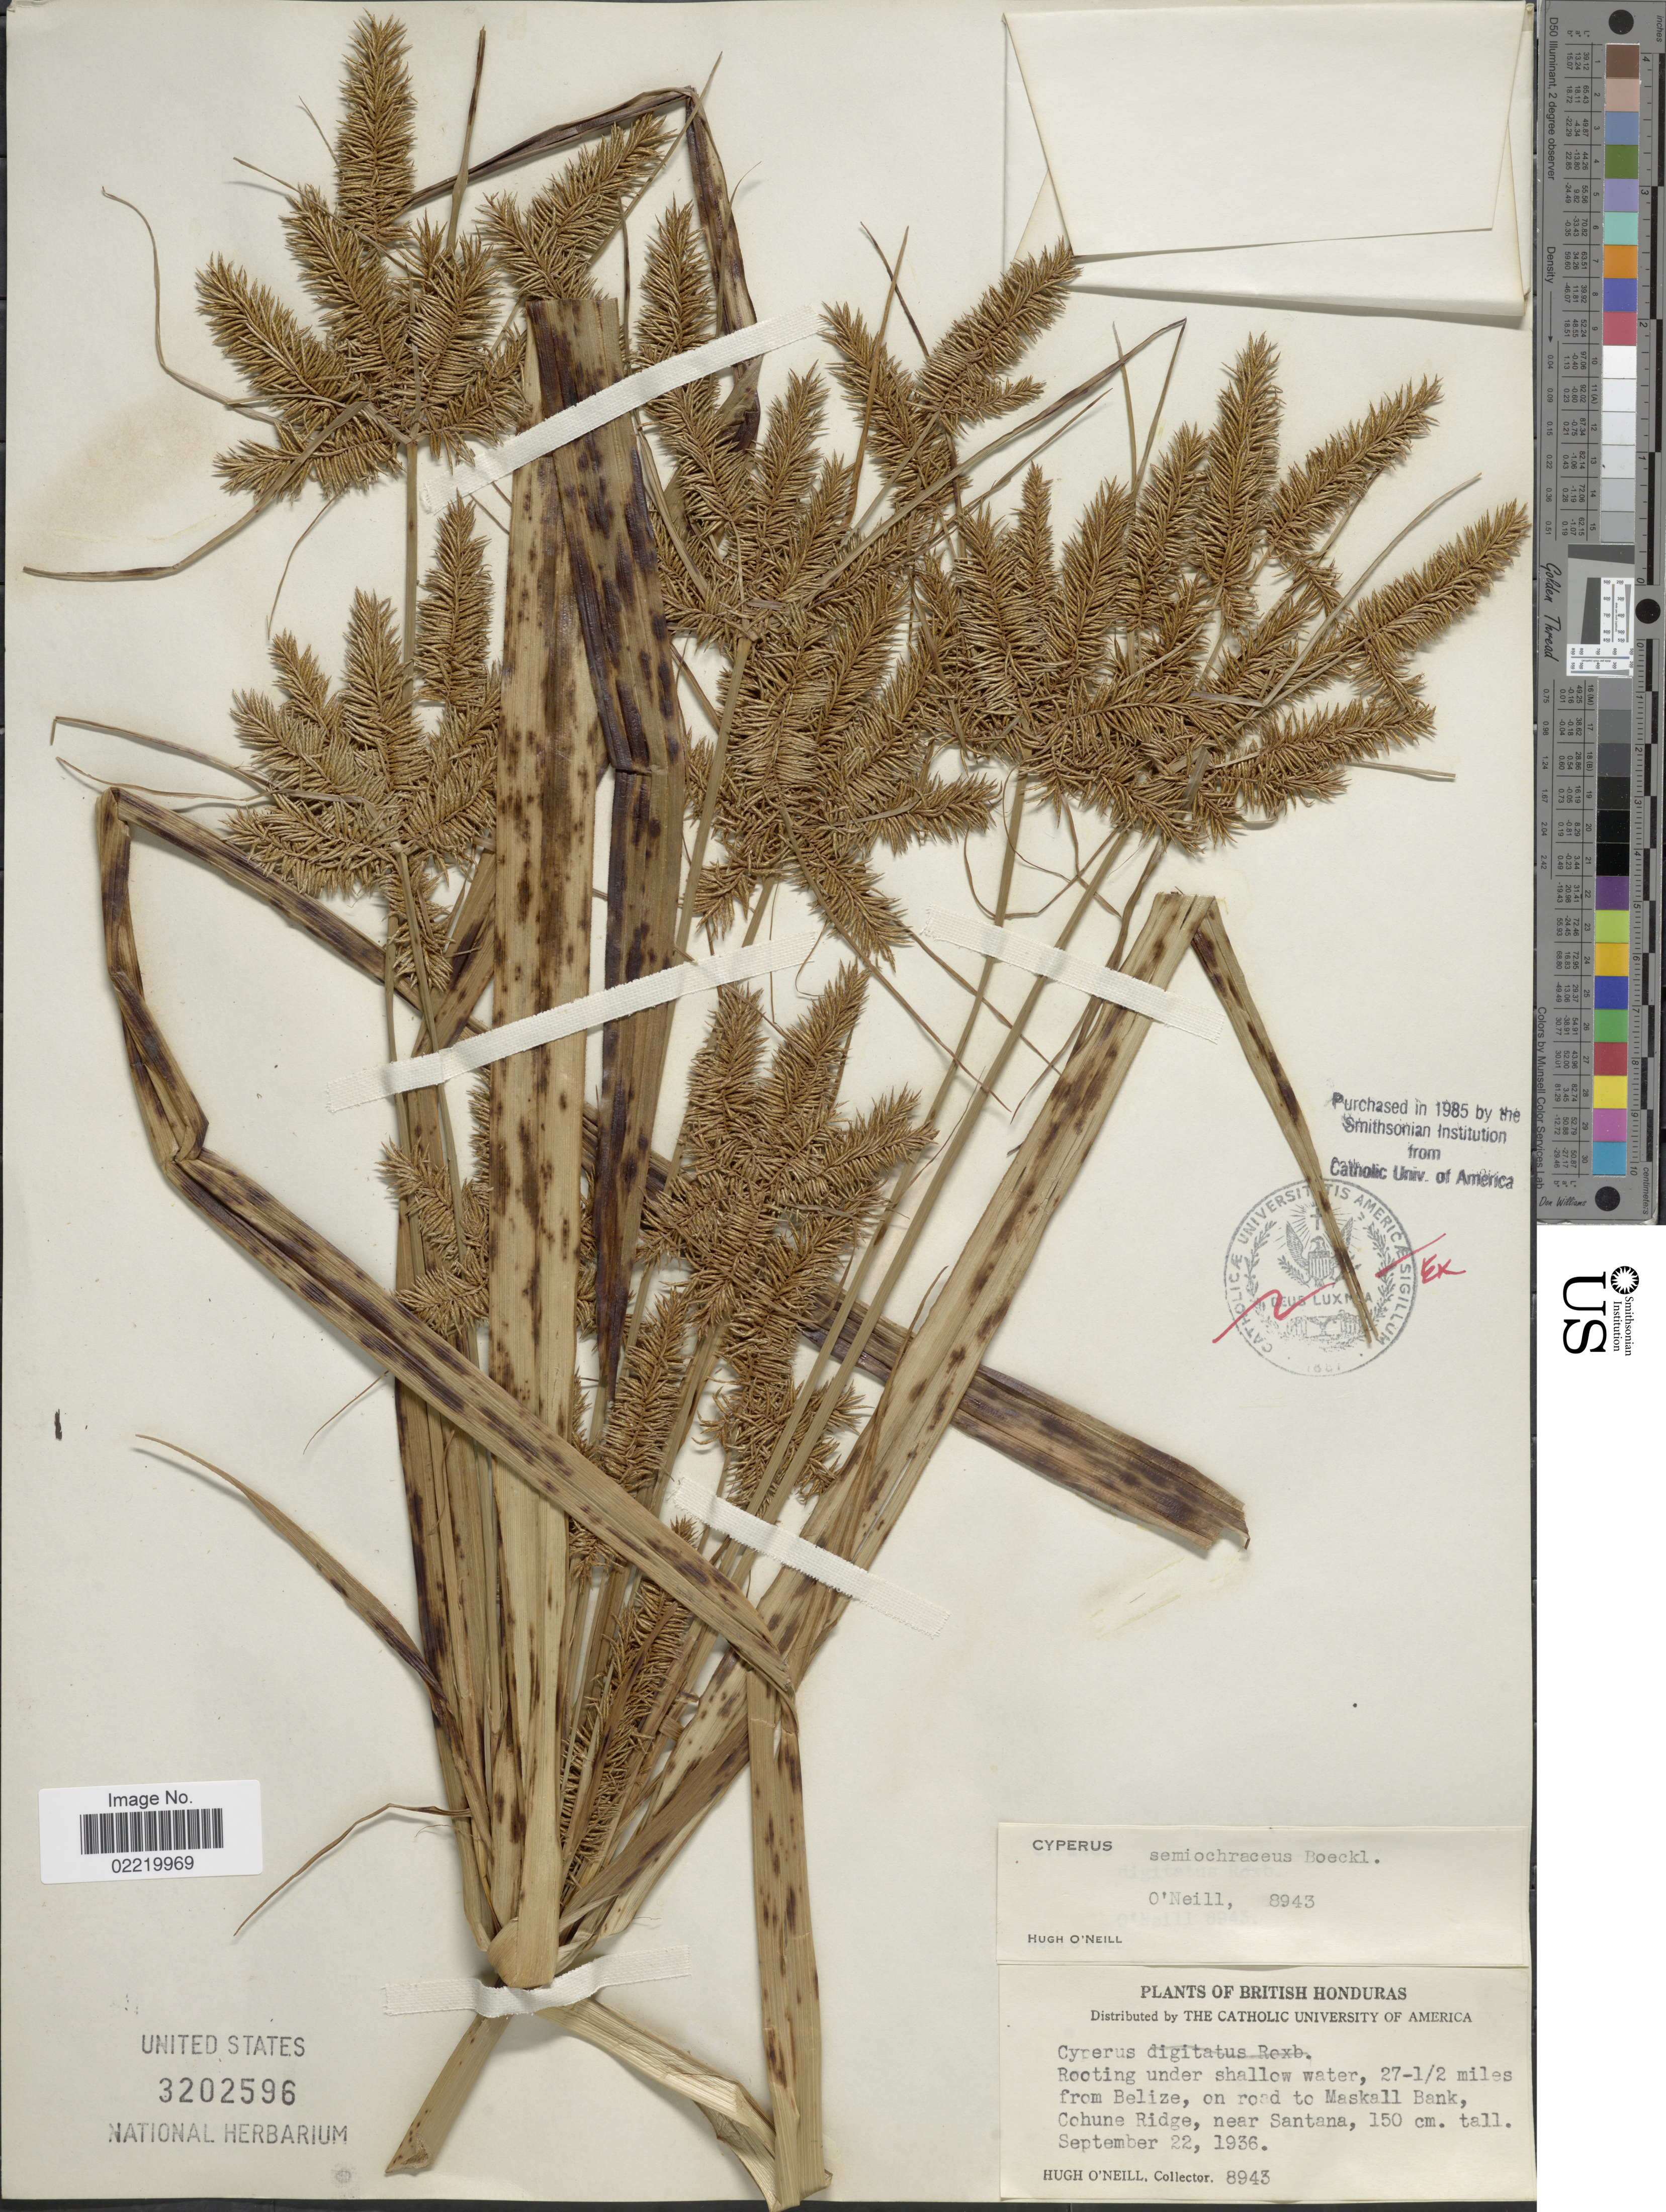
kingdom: Plantae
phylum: Tracheophyta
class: Liliopsida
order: Poales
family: Cyperaceae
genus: Cyperus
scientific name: Cyperus semiochraceus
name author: Boeckeler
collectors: H. O'Neill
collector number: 8943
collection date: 1936-09-22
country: Belize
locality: Rooting under shallow water, 27-1/2 miles from Belize, on road to Maskall Bank, Cohune Ridge, near Santana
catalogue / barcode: US 3202596